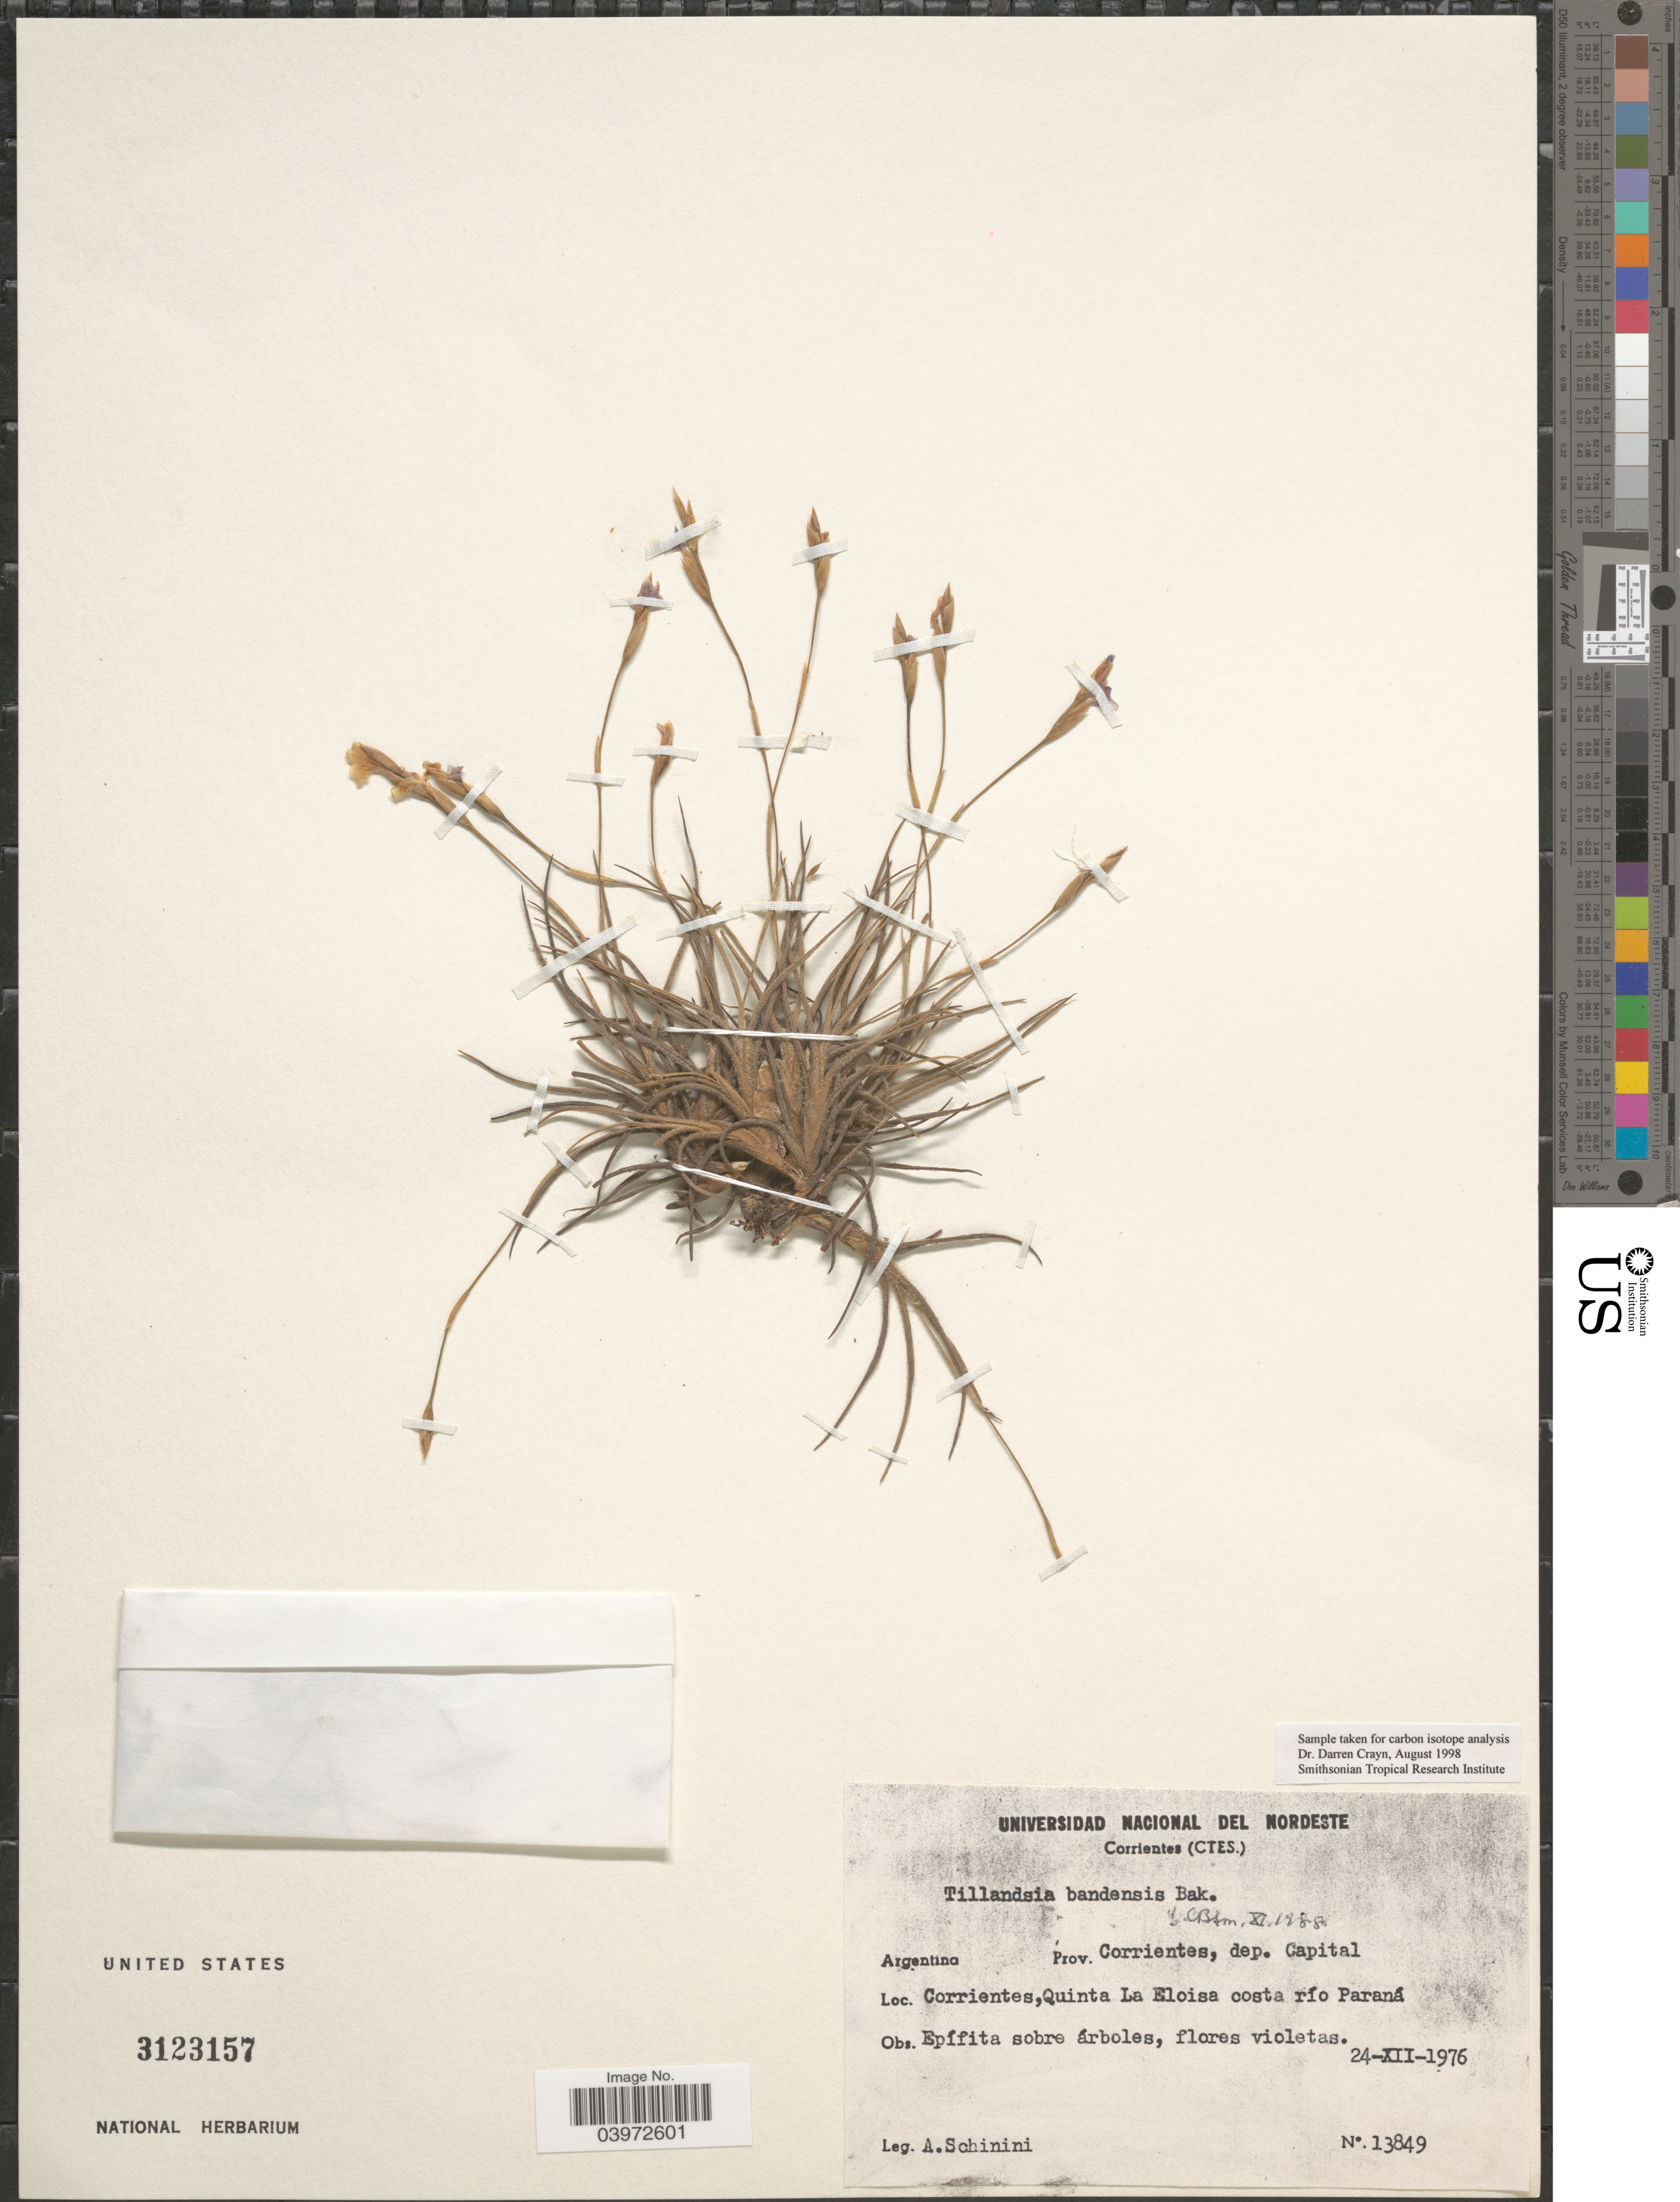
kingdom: Plantae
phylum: Tracheophyta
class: Liliopsida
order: Poales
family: Bromeliaceae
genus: Tillandsia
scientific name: Tillandsia bandensis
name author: Baker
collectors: A. Schinini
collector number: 13849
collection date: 1976-12-24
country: Argentina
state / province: Corrientes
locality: Dep. Capital. Corrientes, Quinta La Eloisa costa río Paraná.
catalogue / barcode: US 3123157